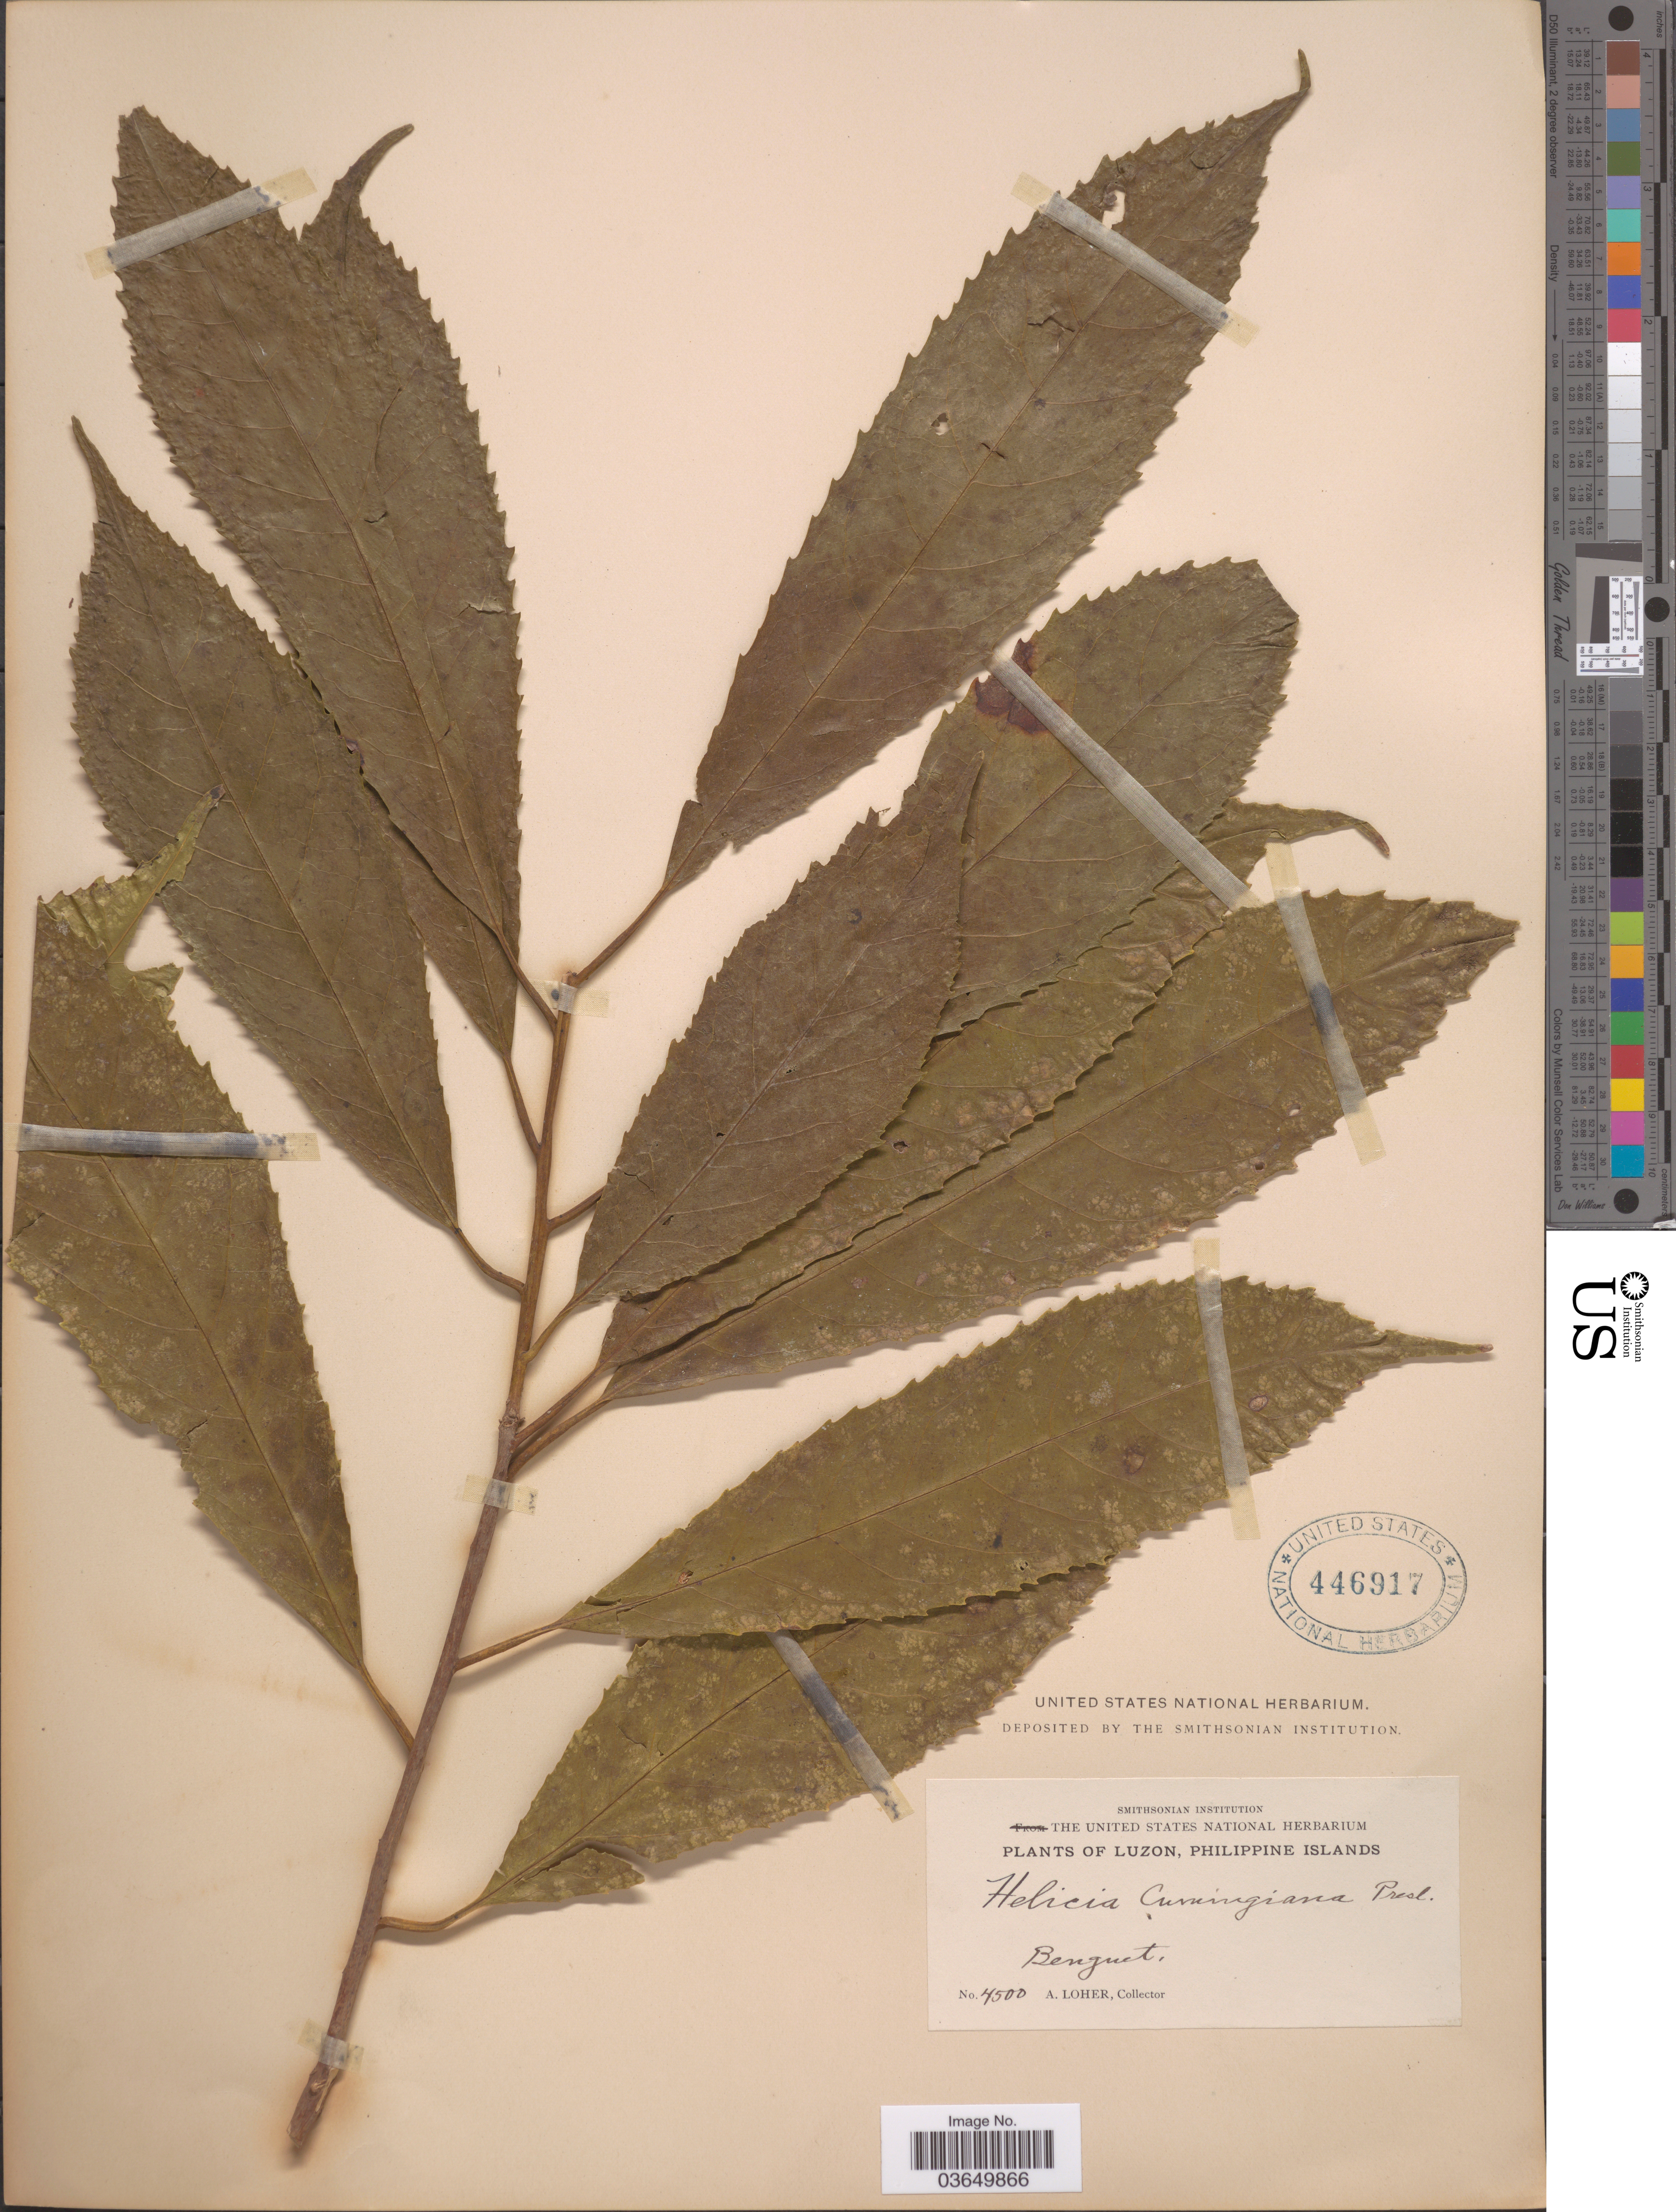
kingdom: Plantae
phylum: Tracheophyta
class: Magnoliopsida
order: Proteales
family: Proteaceae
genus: Helicia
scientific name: Helicia cumingiana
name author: C. Presl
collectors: A. Loher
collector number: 4500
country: Philippines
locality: Benguet.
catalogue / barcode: US 446917